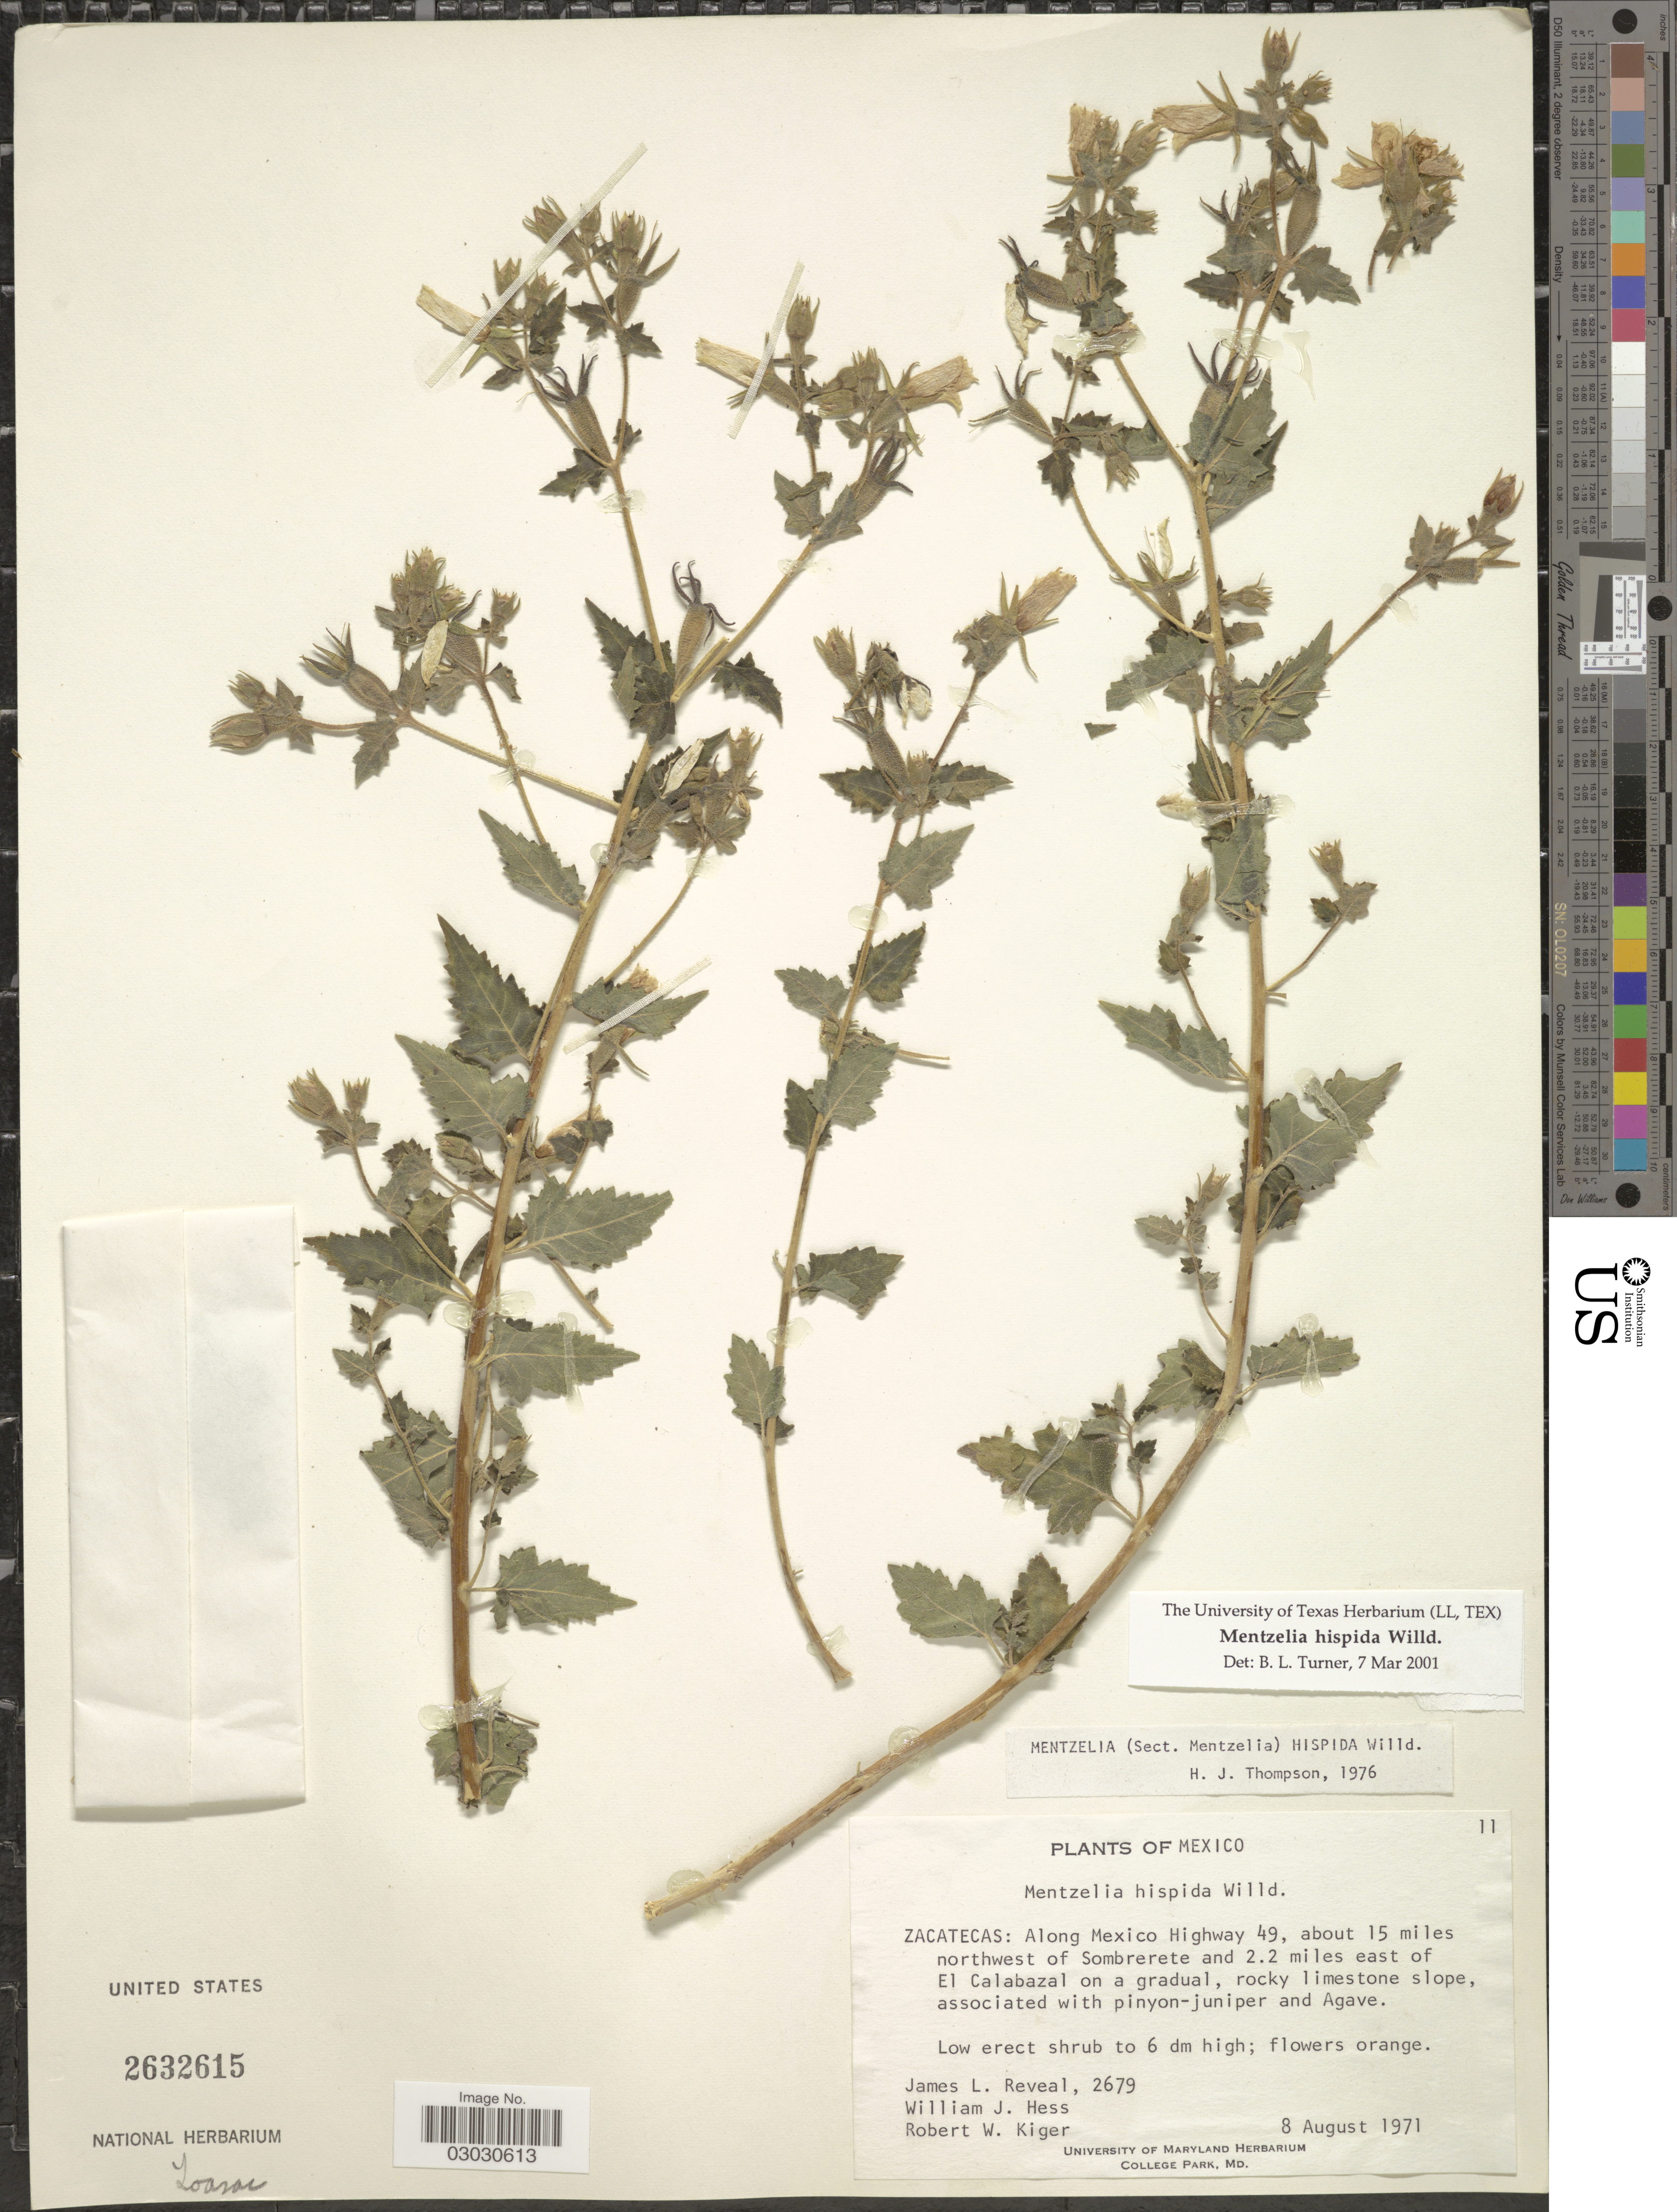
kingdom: Plantae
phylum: Tracheophyta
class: Magnoliopsida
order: Cornales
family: Loasaceae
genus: Mentzelia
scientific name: Mentzelia hispida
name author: Willd.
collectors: J. L. Reveal, W. Hess & R. Kiger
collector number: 2679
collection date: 1971-08-08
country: Mexico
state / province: Zacatecas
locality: Along Mexico Highway 49, about 15 miles northwest of Sombrerete and 2.2 miles east of El Calabazal.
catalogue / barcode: US 2632615